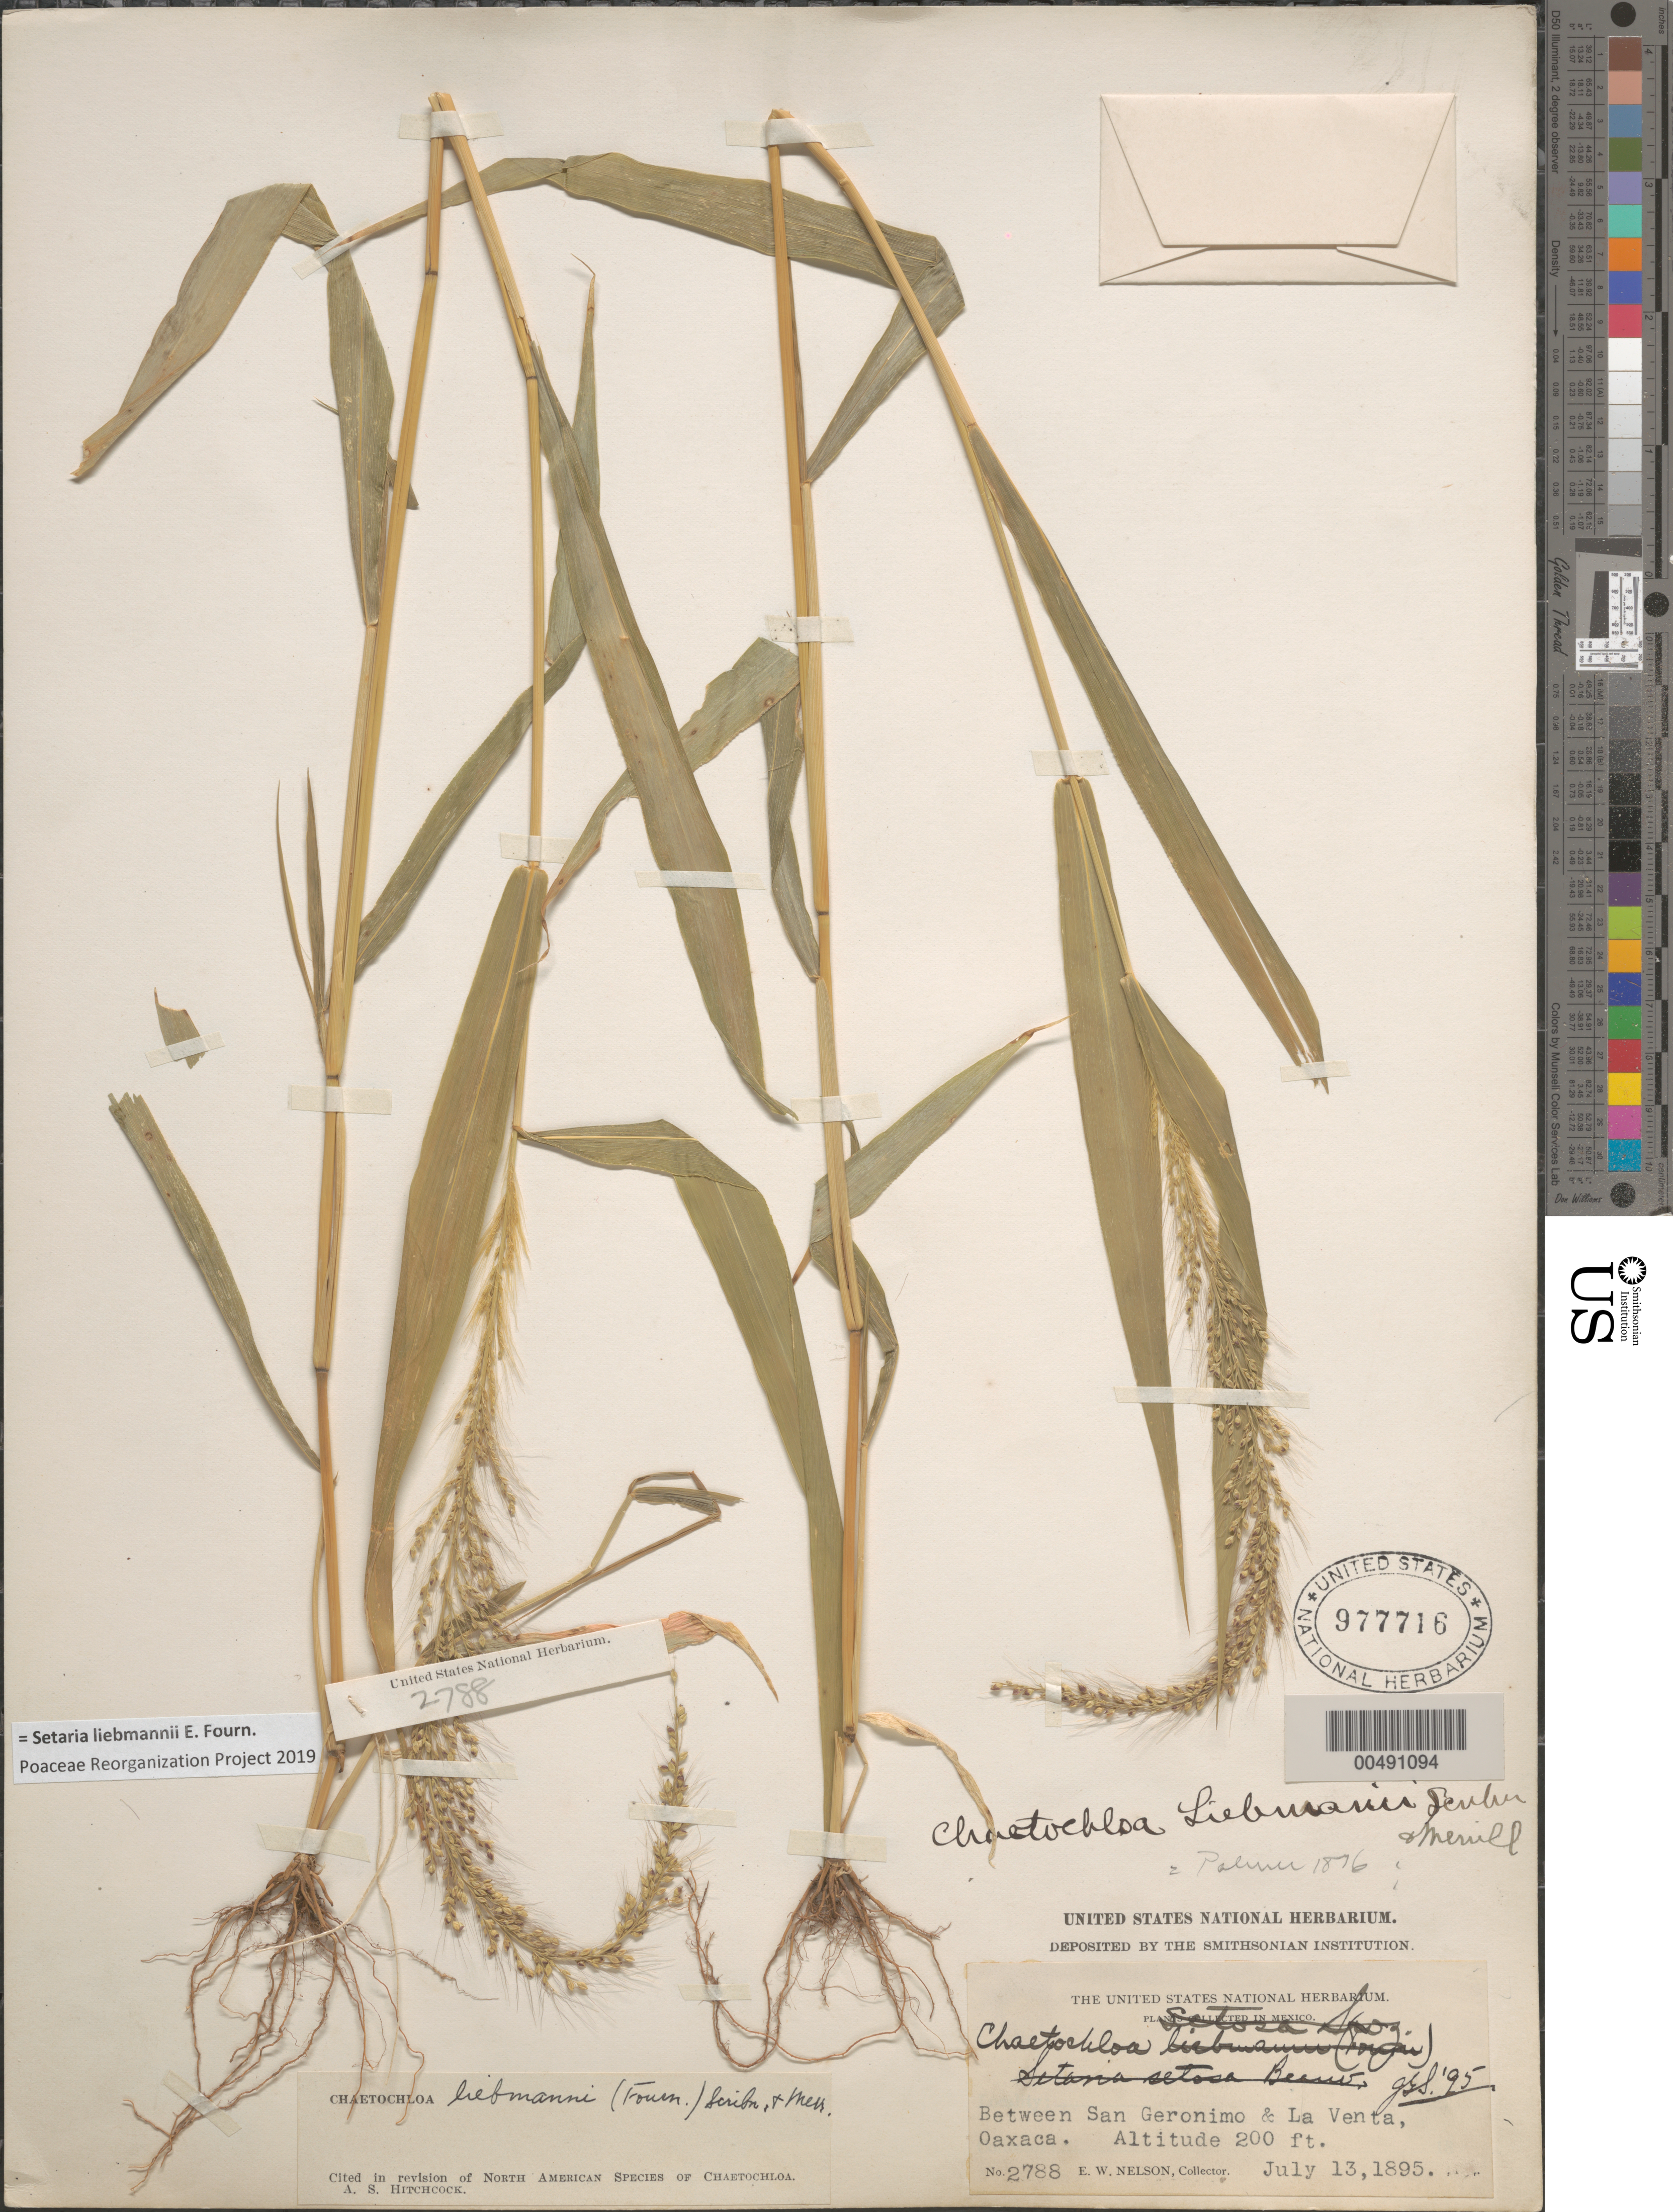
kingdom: Plantae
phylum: Tracheophyta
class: Liliopsida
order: Poales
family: Poaceae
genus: Setaria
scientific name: Setaria liebmannii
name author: E. Fourn.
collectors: E. W. Nelson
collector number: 2788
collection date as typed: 13 Jul 1895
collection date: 1895-07-13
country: Mexico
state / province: Oaxaca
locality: Between San Geronimo & La Venta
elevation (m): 61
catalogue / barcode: US 977716